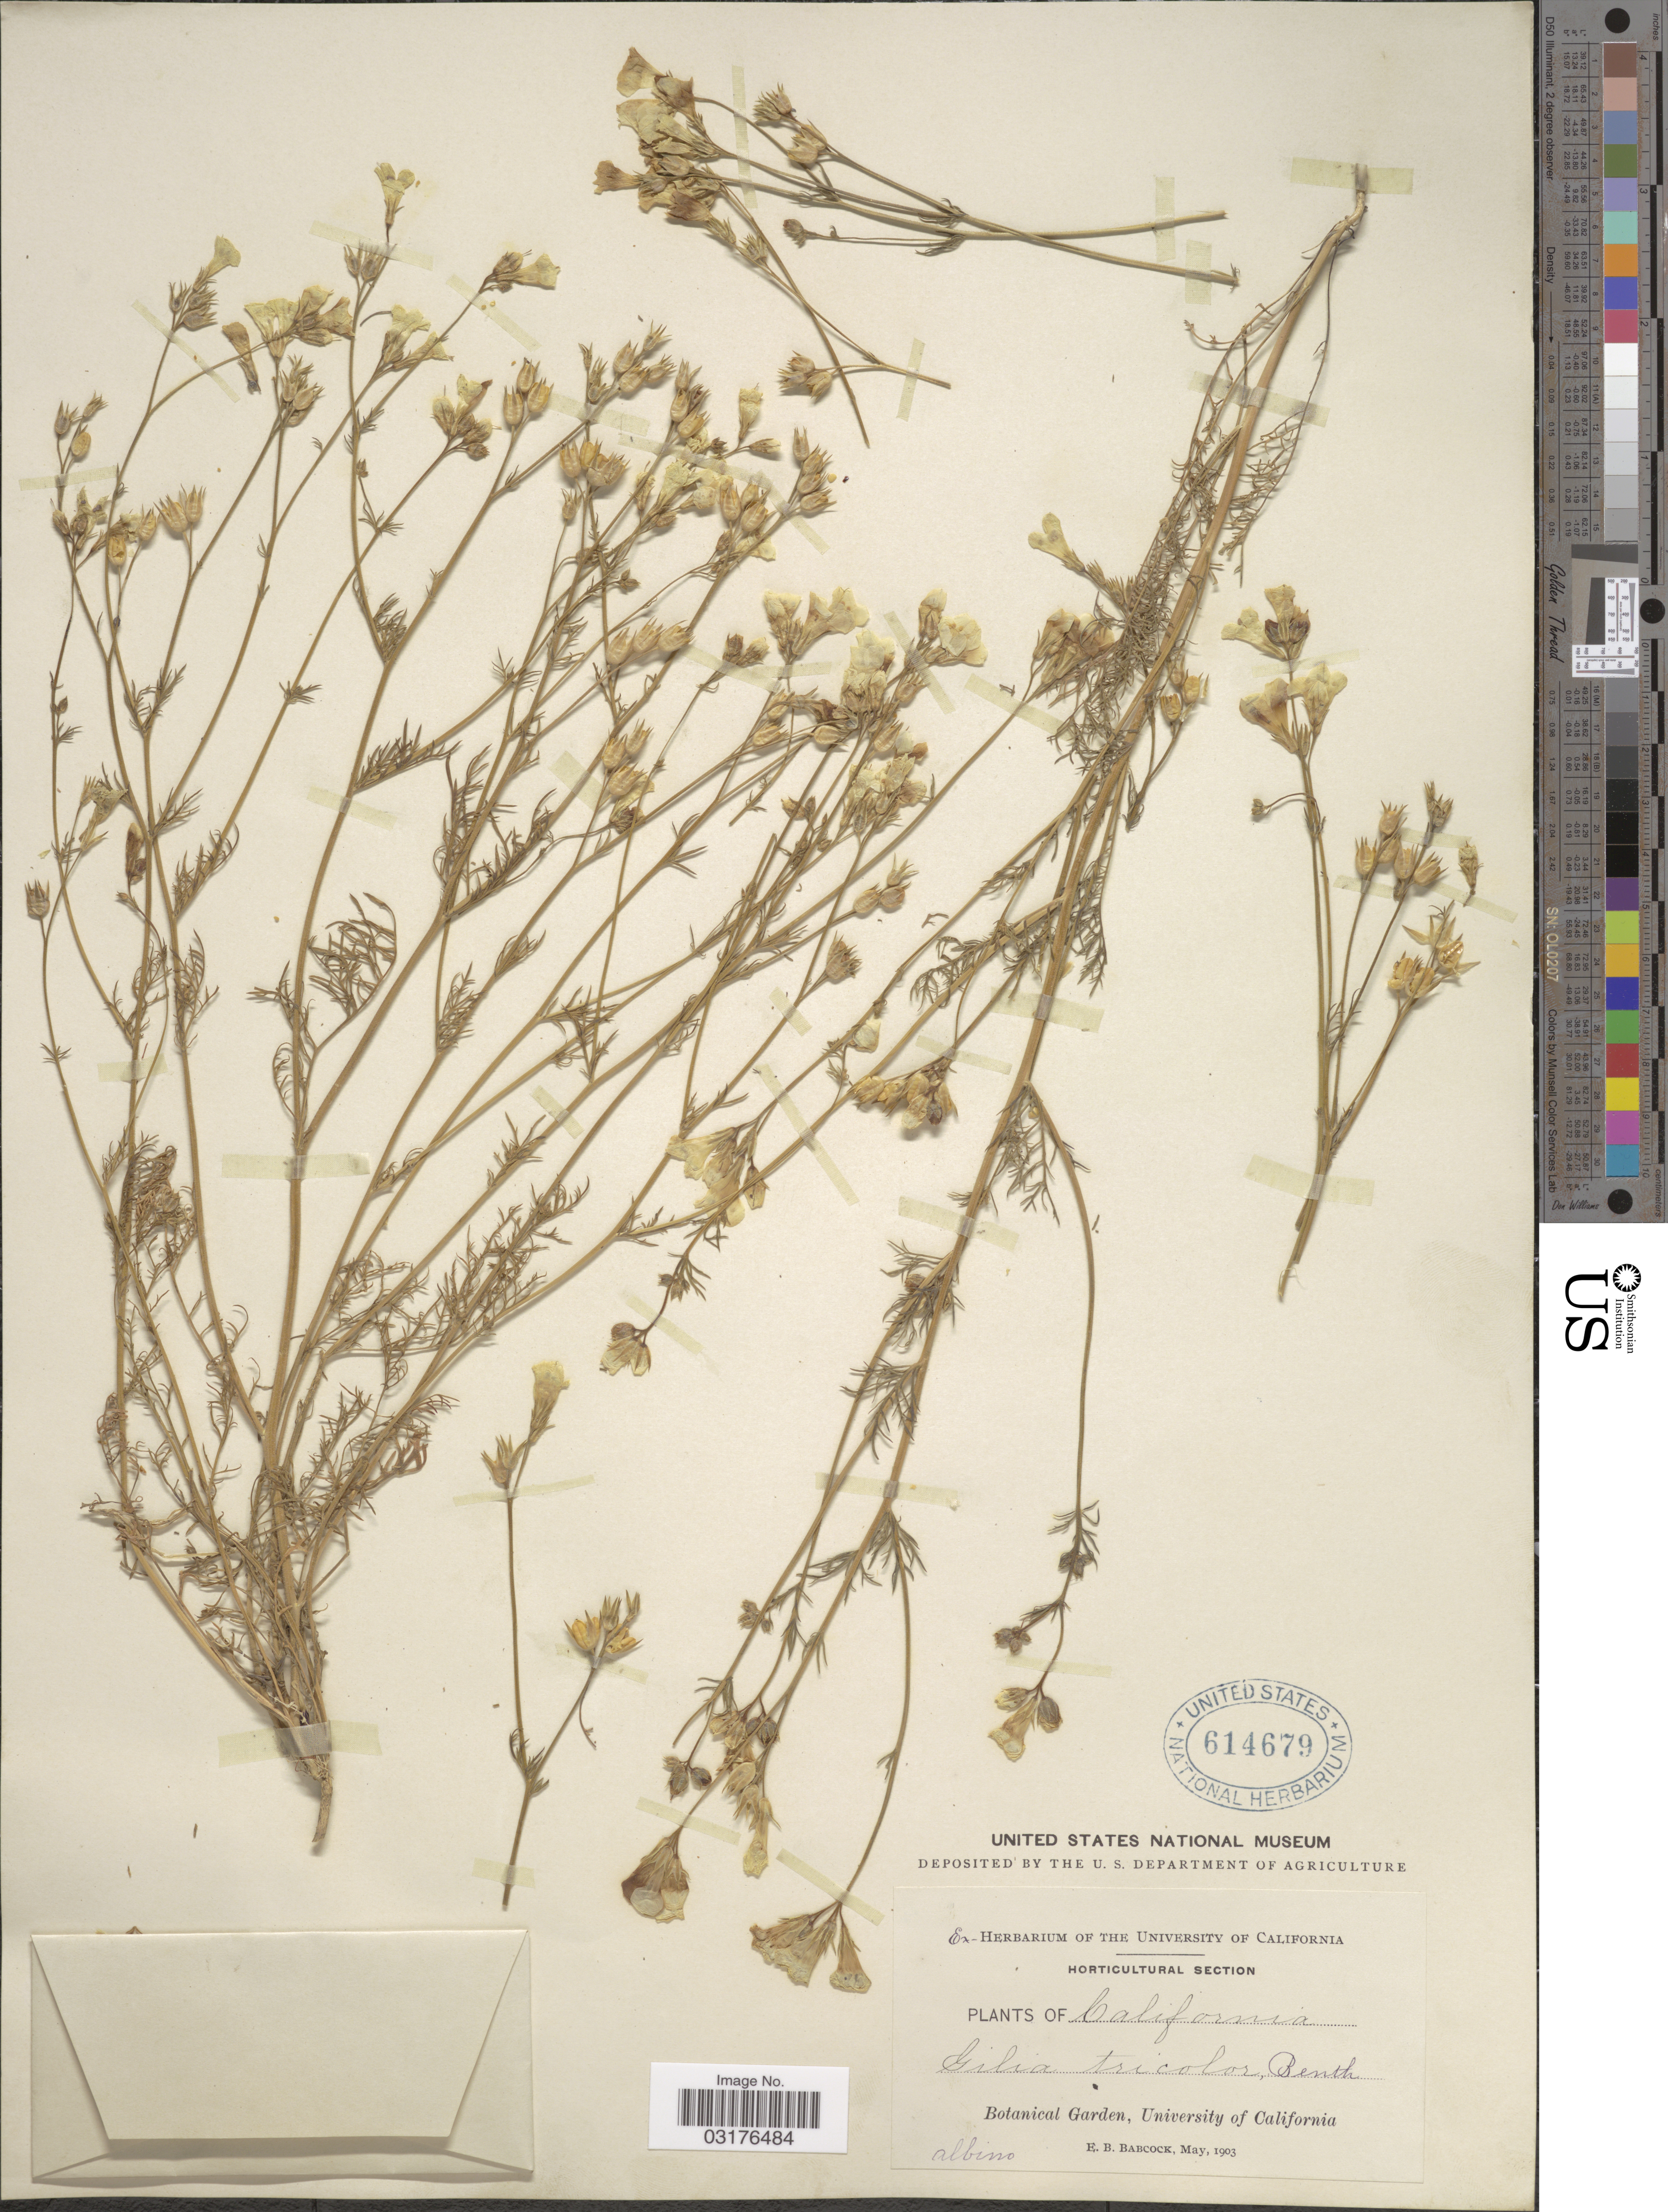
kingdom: Plantae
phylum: Tracheophyta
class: Magnoliopsida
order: Ericales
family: Polemoniaceae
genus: Gilia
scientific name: Gilia tricolor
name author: Benth.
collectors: E. B. Babcock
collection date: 1903-05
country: United States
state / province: California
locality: Botanical Garden, University of California.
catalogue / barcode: US 614679